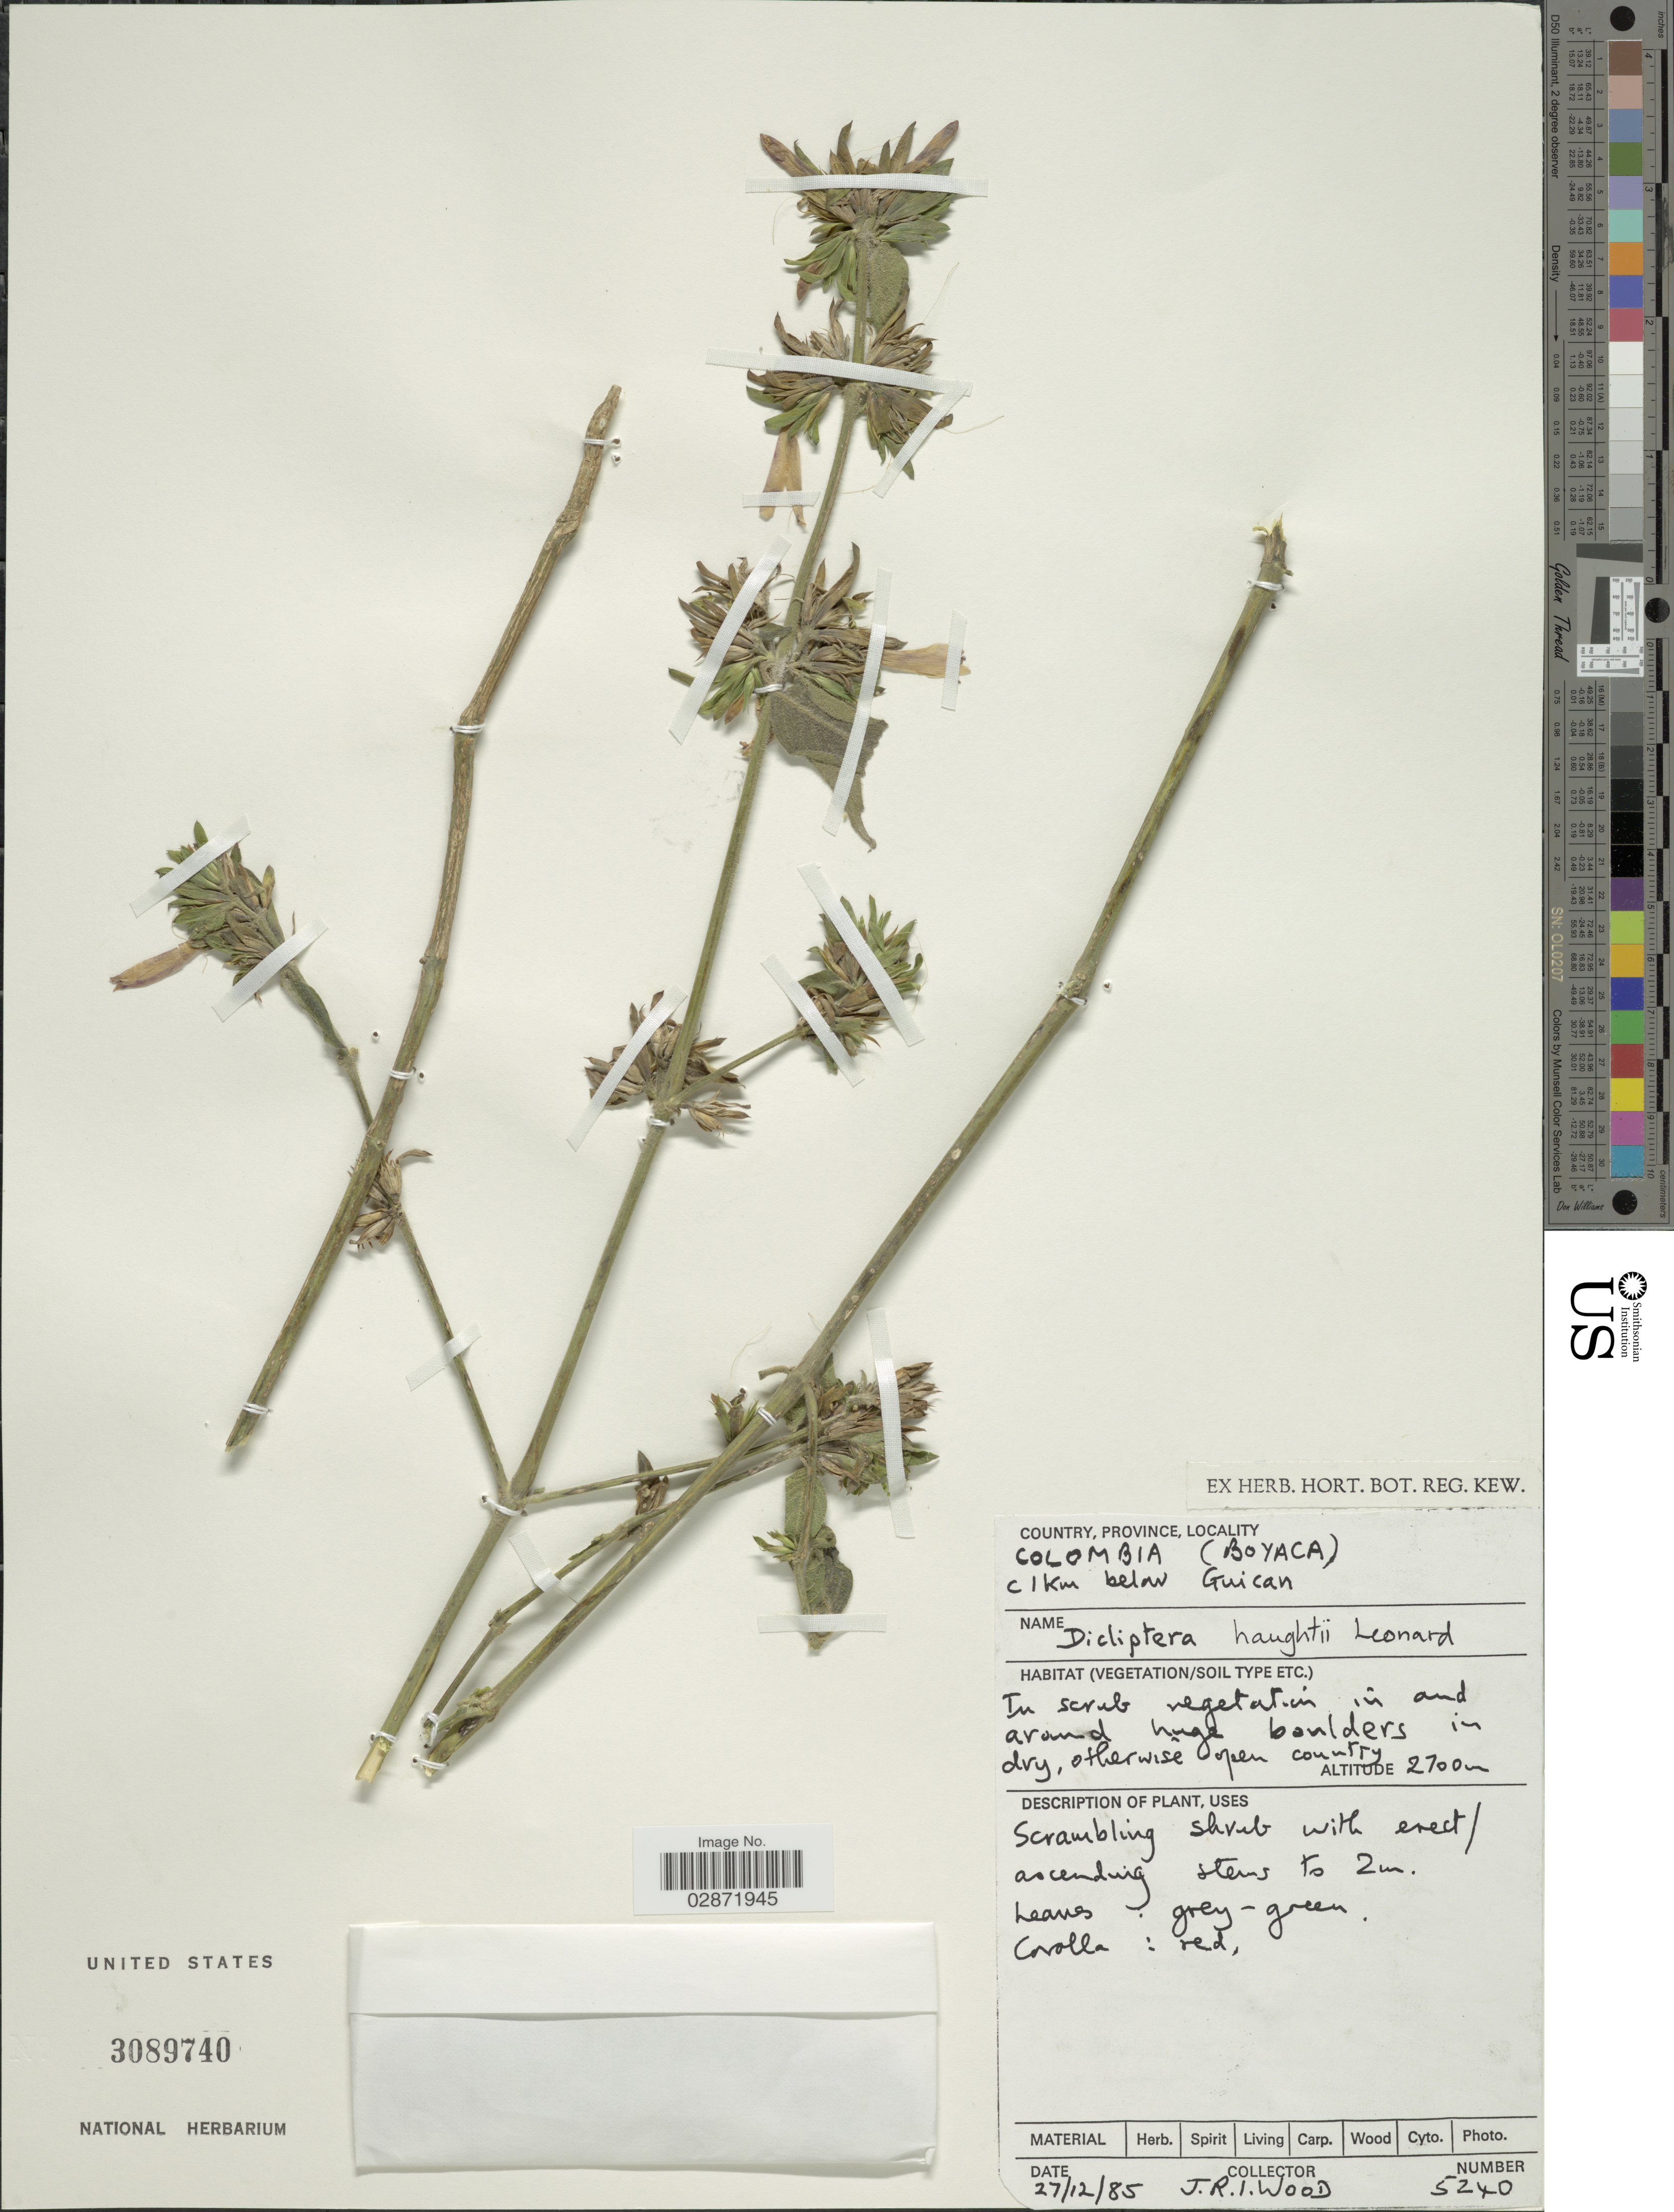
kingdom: Plantae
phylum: Tracheophyta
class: Magnoliopsida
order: Lamiales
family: Acanthaceae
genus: Dicliptera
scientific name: Dicliptera haughtii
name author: Leonard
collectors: J. R. I. Wood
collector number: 5240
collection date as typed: Transcribed d/m/y: 27/12/85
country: Colombia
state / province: Boyacá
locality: C 1 Km below Guican.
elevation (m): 2700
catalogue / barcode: US 3089740